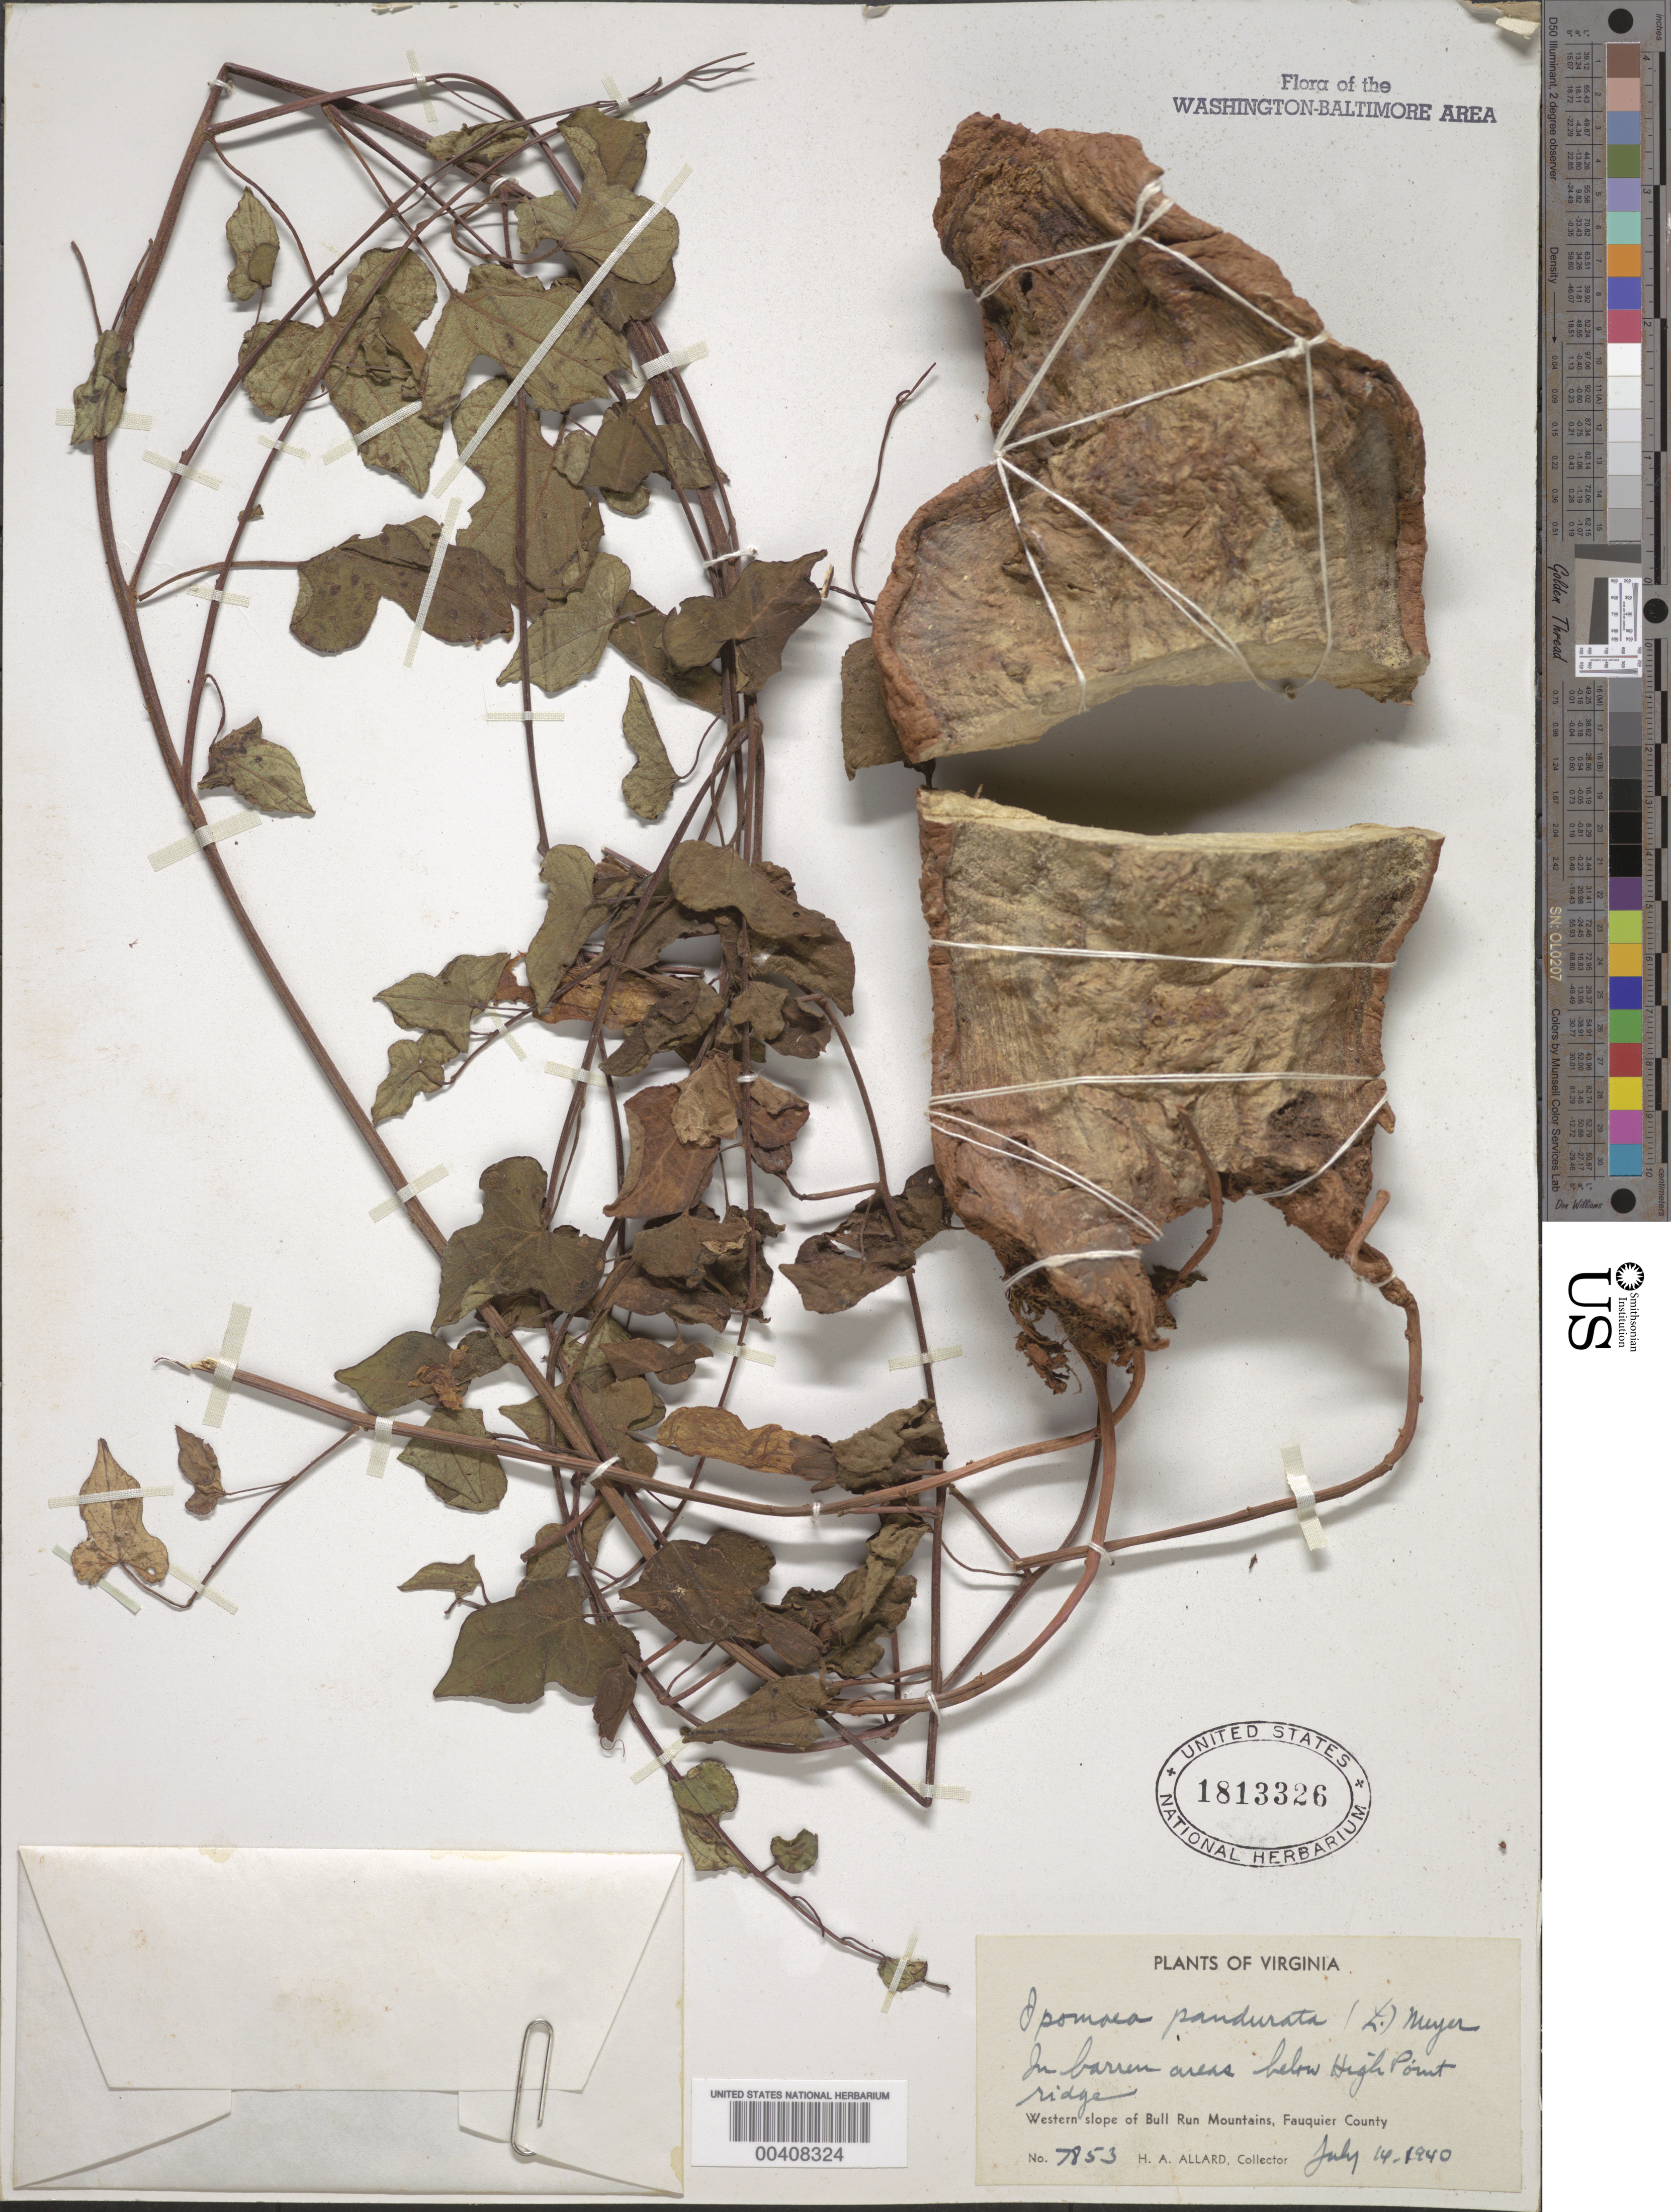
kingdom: Plantae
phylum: Tracheophyta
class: Magnoliopsida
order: Solanales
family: Convolvulaceae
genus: Ipomoea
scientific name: Ipomoea pandurata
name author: (L.) G. Mey.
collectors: H. A. Allard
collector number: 7853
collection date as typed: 14 Jul 1940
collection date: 1940-07-14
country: United States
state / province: Virginia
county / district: Fauquier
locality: Below High Point Ridge, western slope of Bull Run Mountains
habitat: In barren areas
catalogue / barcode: US 1813326